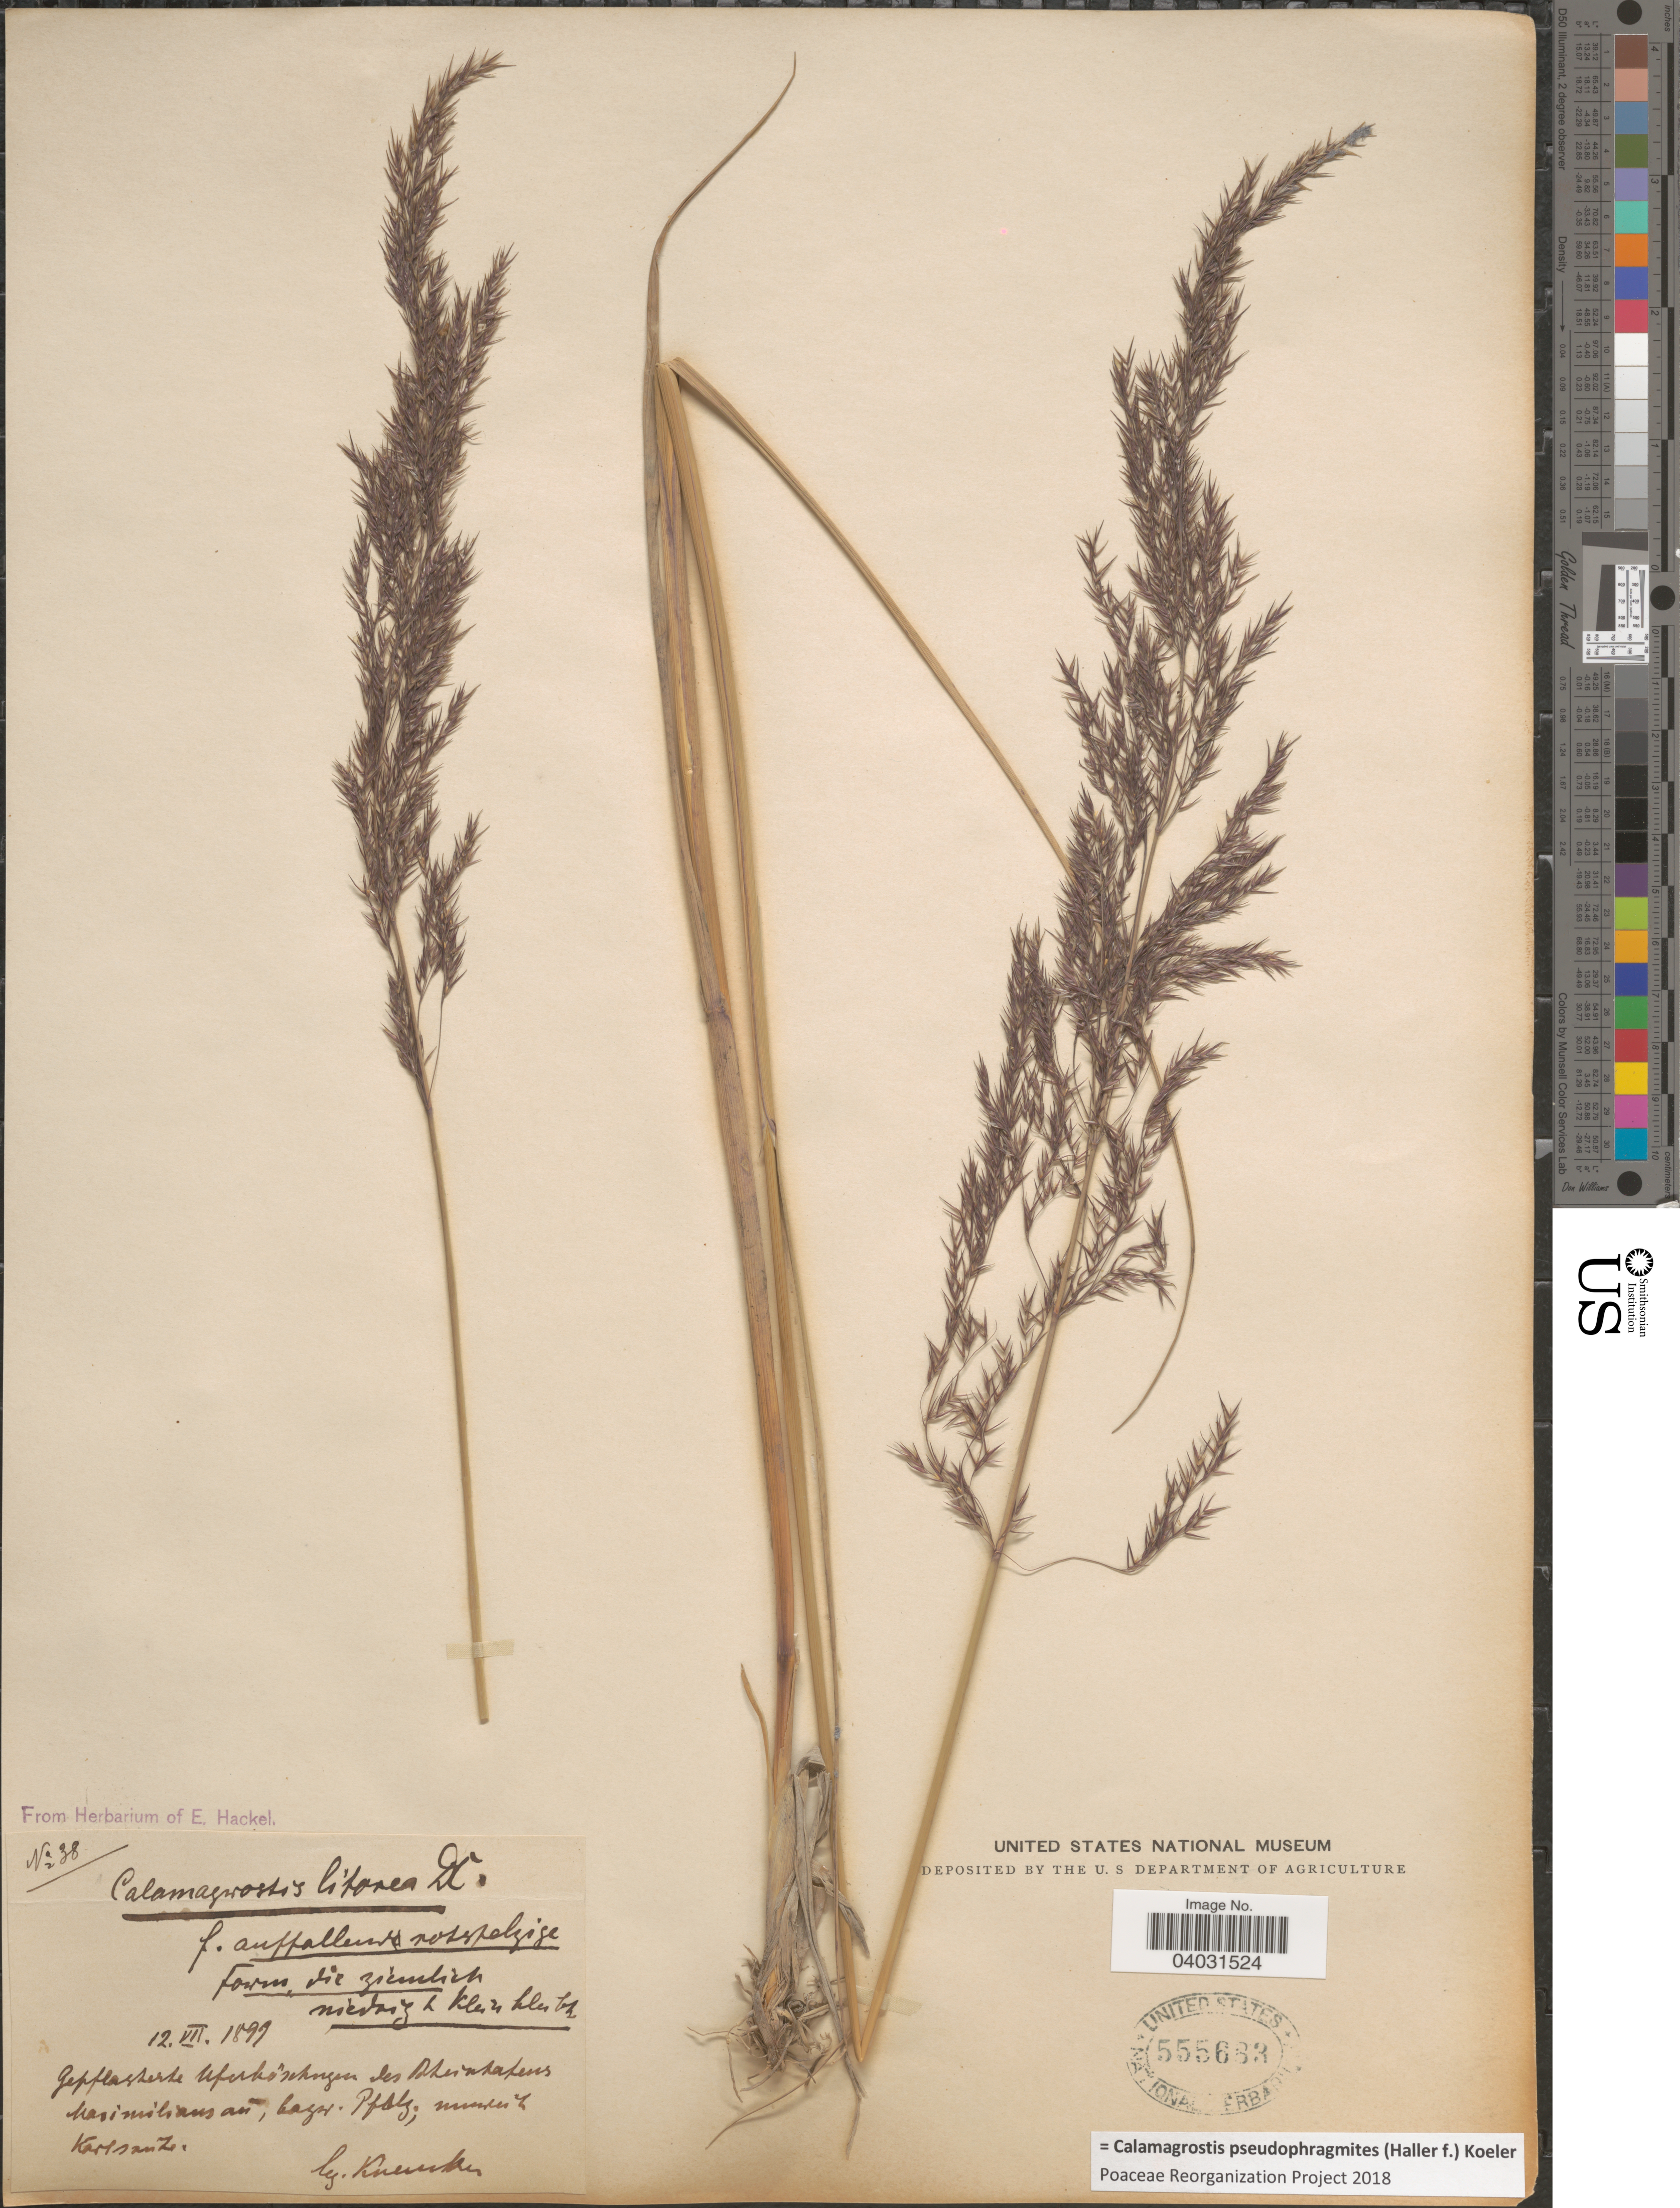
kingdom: Plantae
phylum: Tracheophyta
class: Liliopsida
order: Poales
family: Poaceae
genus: Calamagrostis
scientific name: Calamagrostis pseudophragmites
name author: (Haller f.) Koeler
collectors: Kneucker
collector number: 38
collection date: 1899-07-12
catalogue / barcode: US 555663